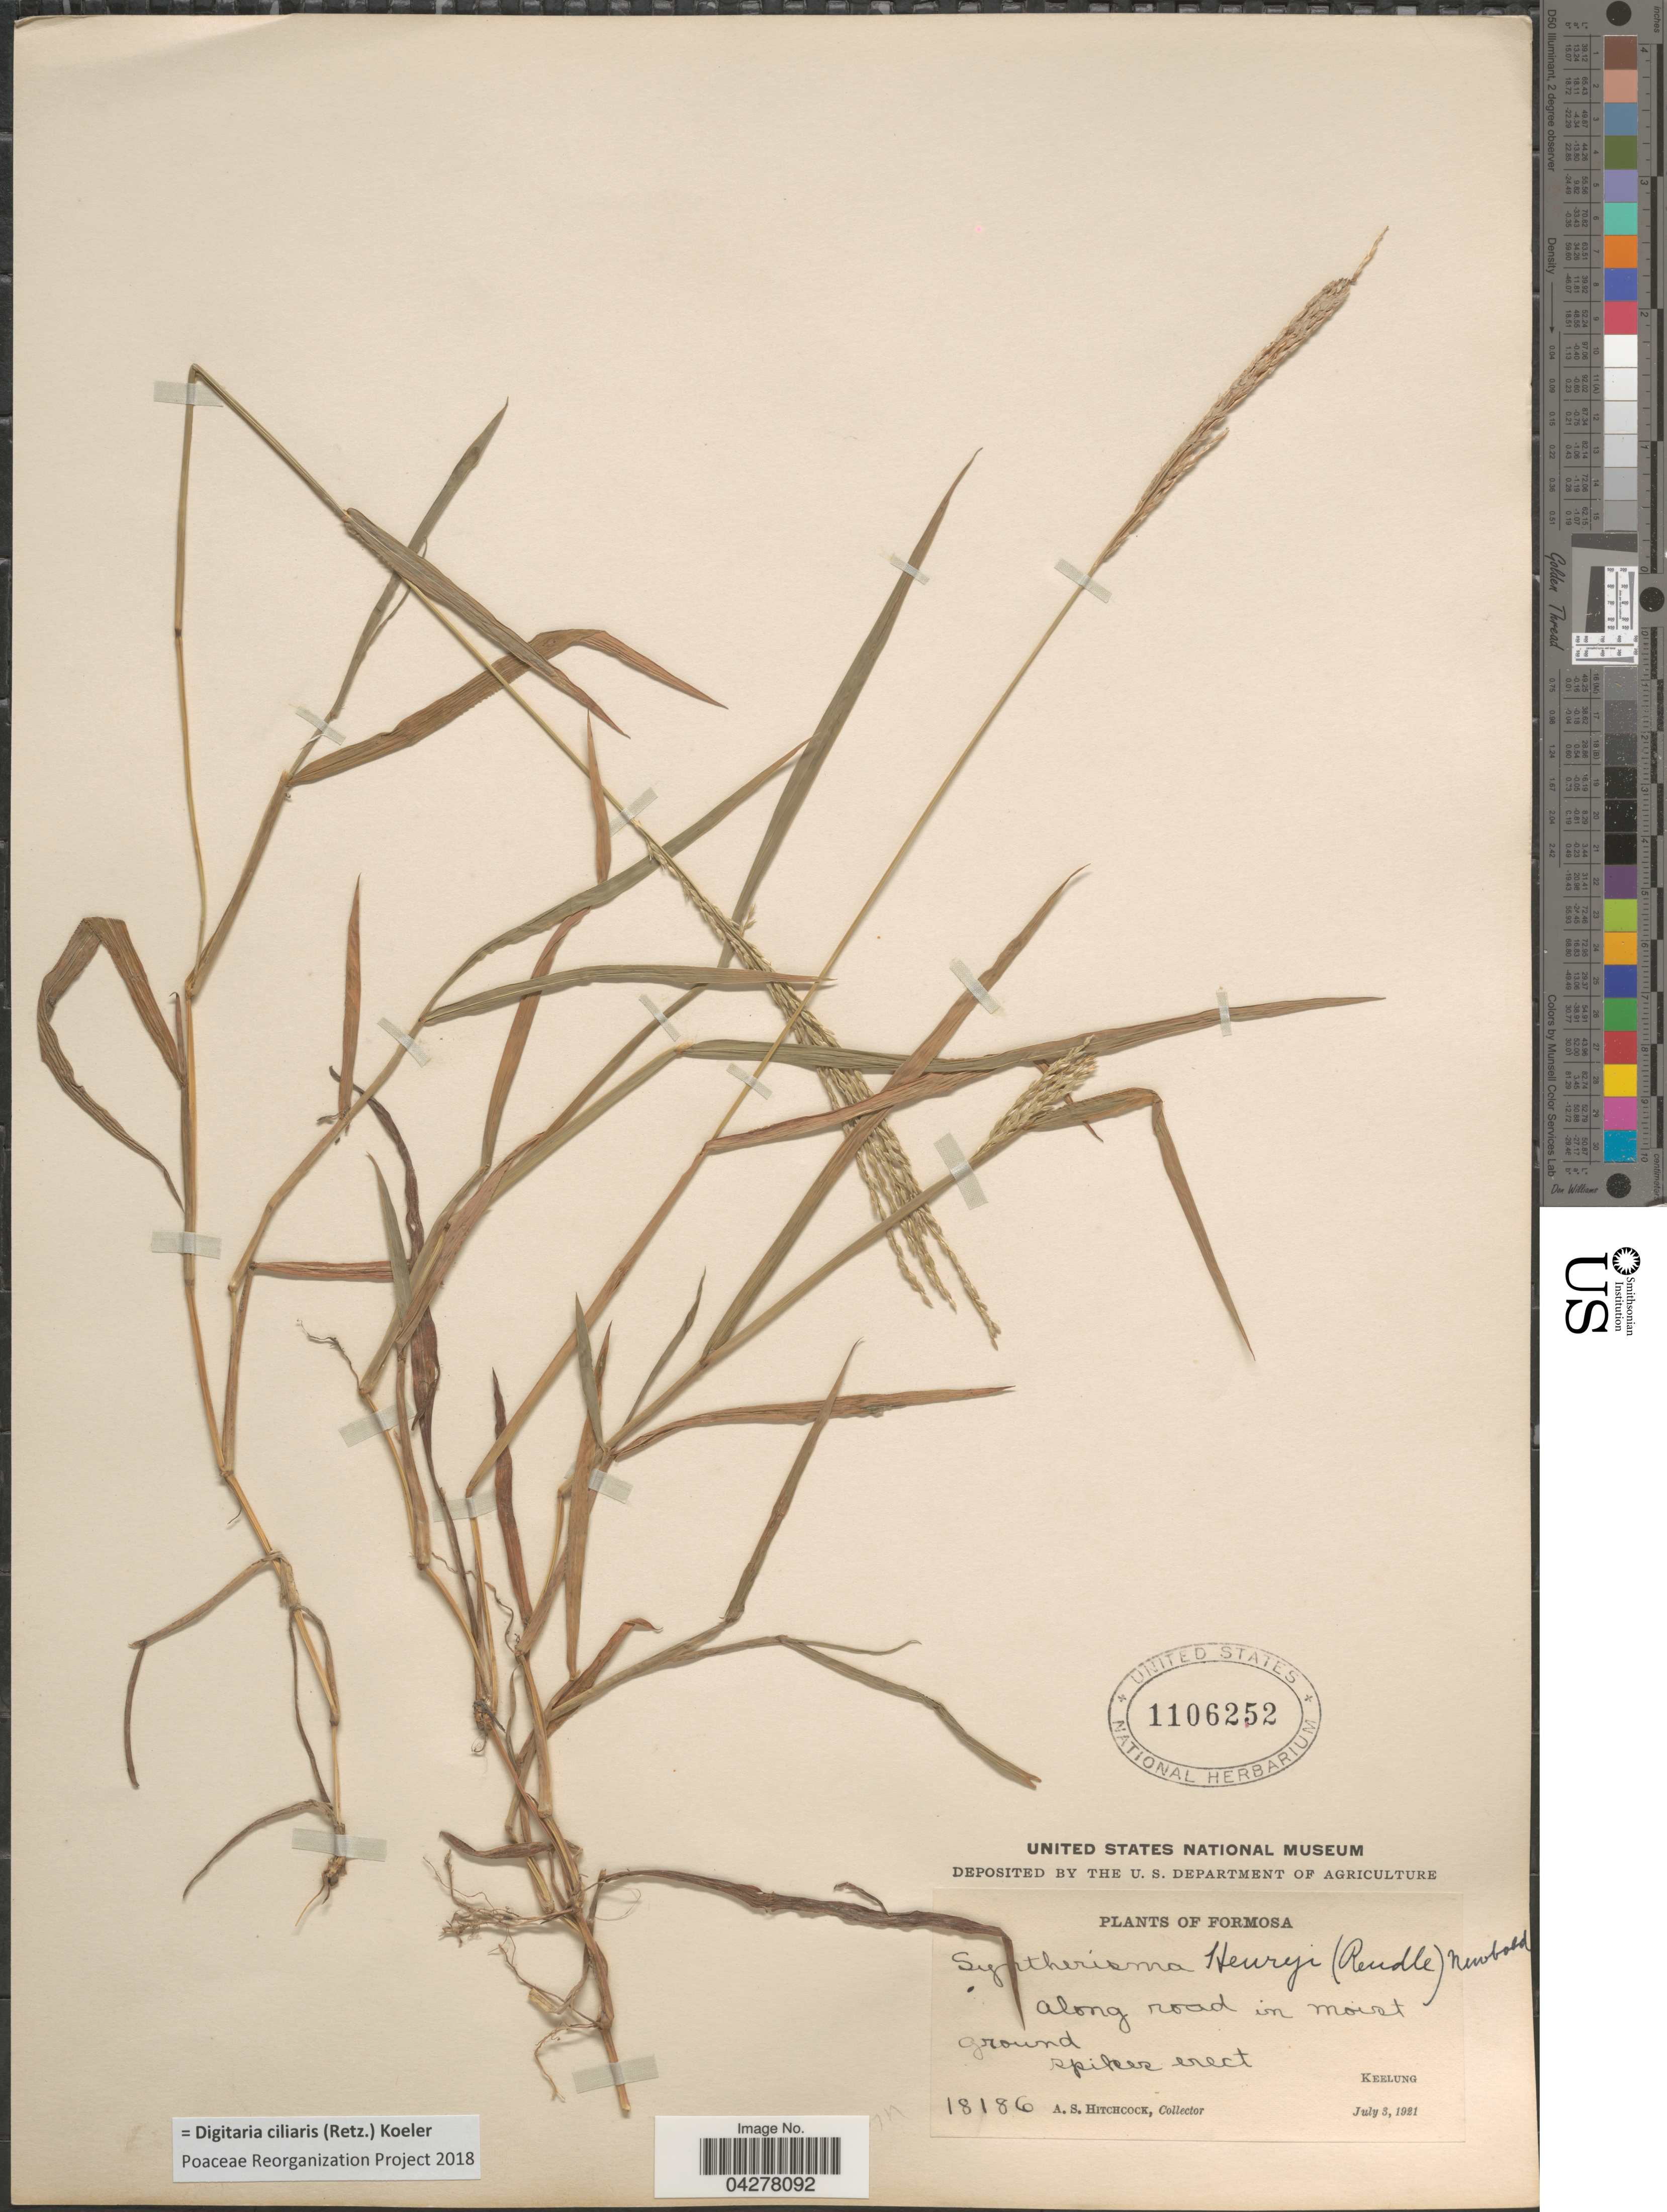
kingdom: Plantae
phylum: Tracheophyta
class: Liliopsida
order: Poales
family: Poaceae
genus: Digitaria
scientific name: Digitaria ciliaris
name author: (Retz.) Koeler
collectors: A. S. Hitchcock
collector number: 18186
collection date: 1921-07-03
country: Taiwan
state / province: Keelung City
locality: Formosa. Along road in moist ground. Keelung.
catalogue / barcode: US 1106252